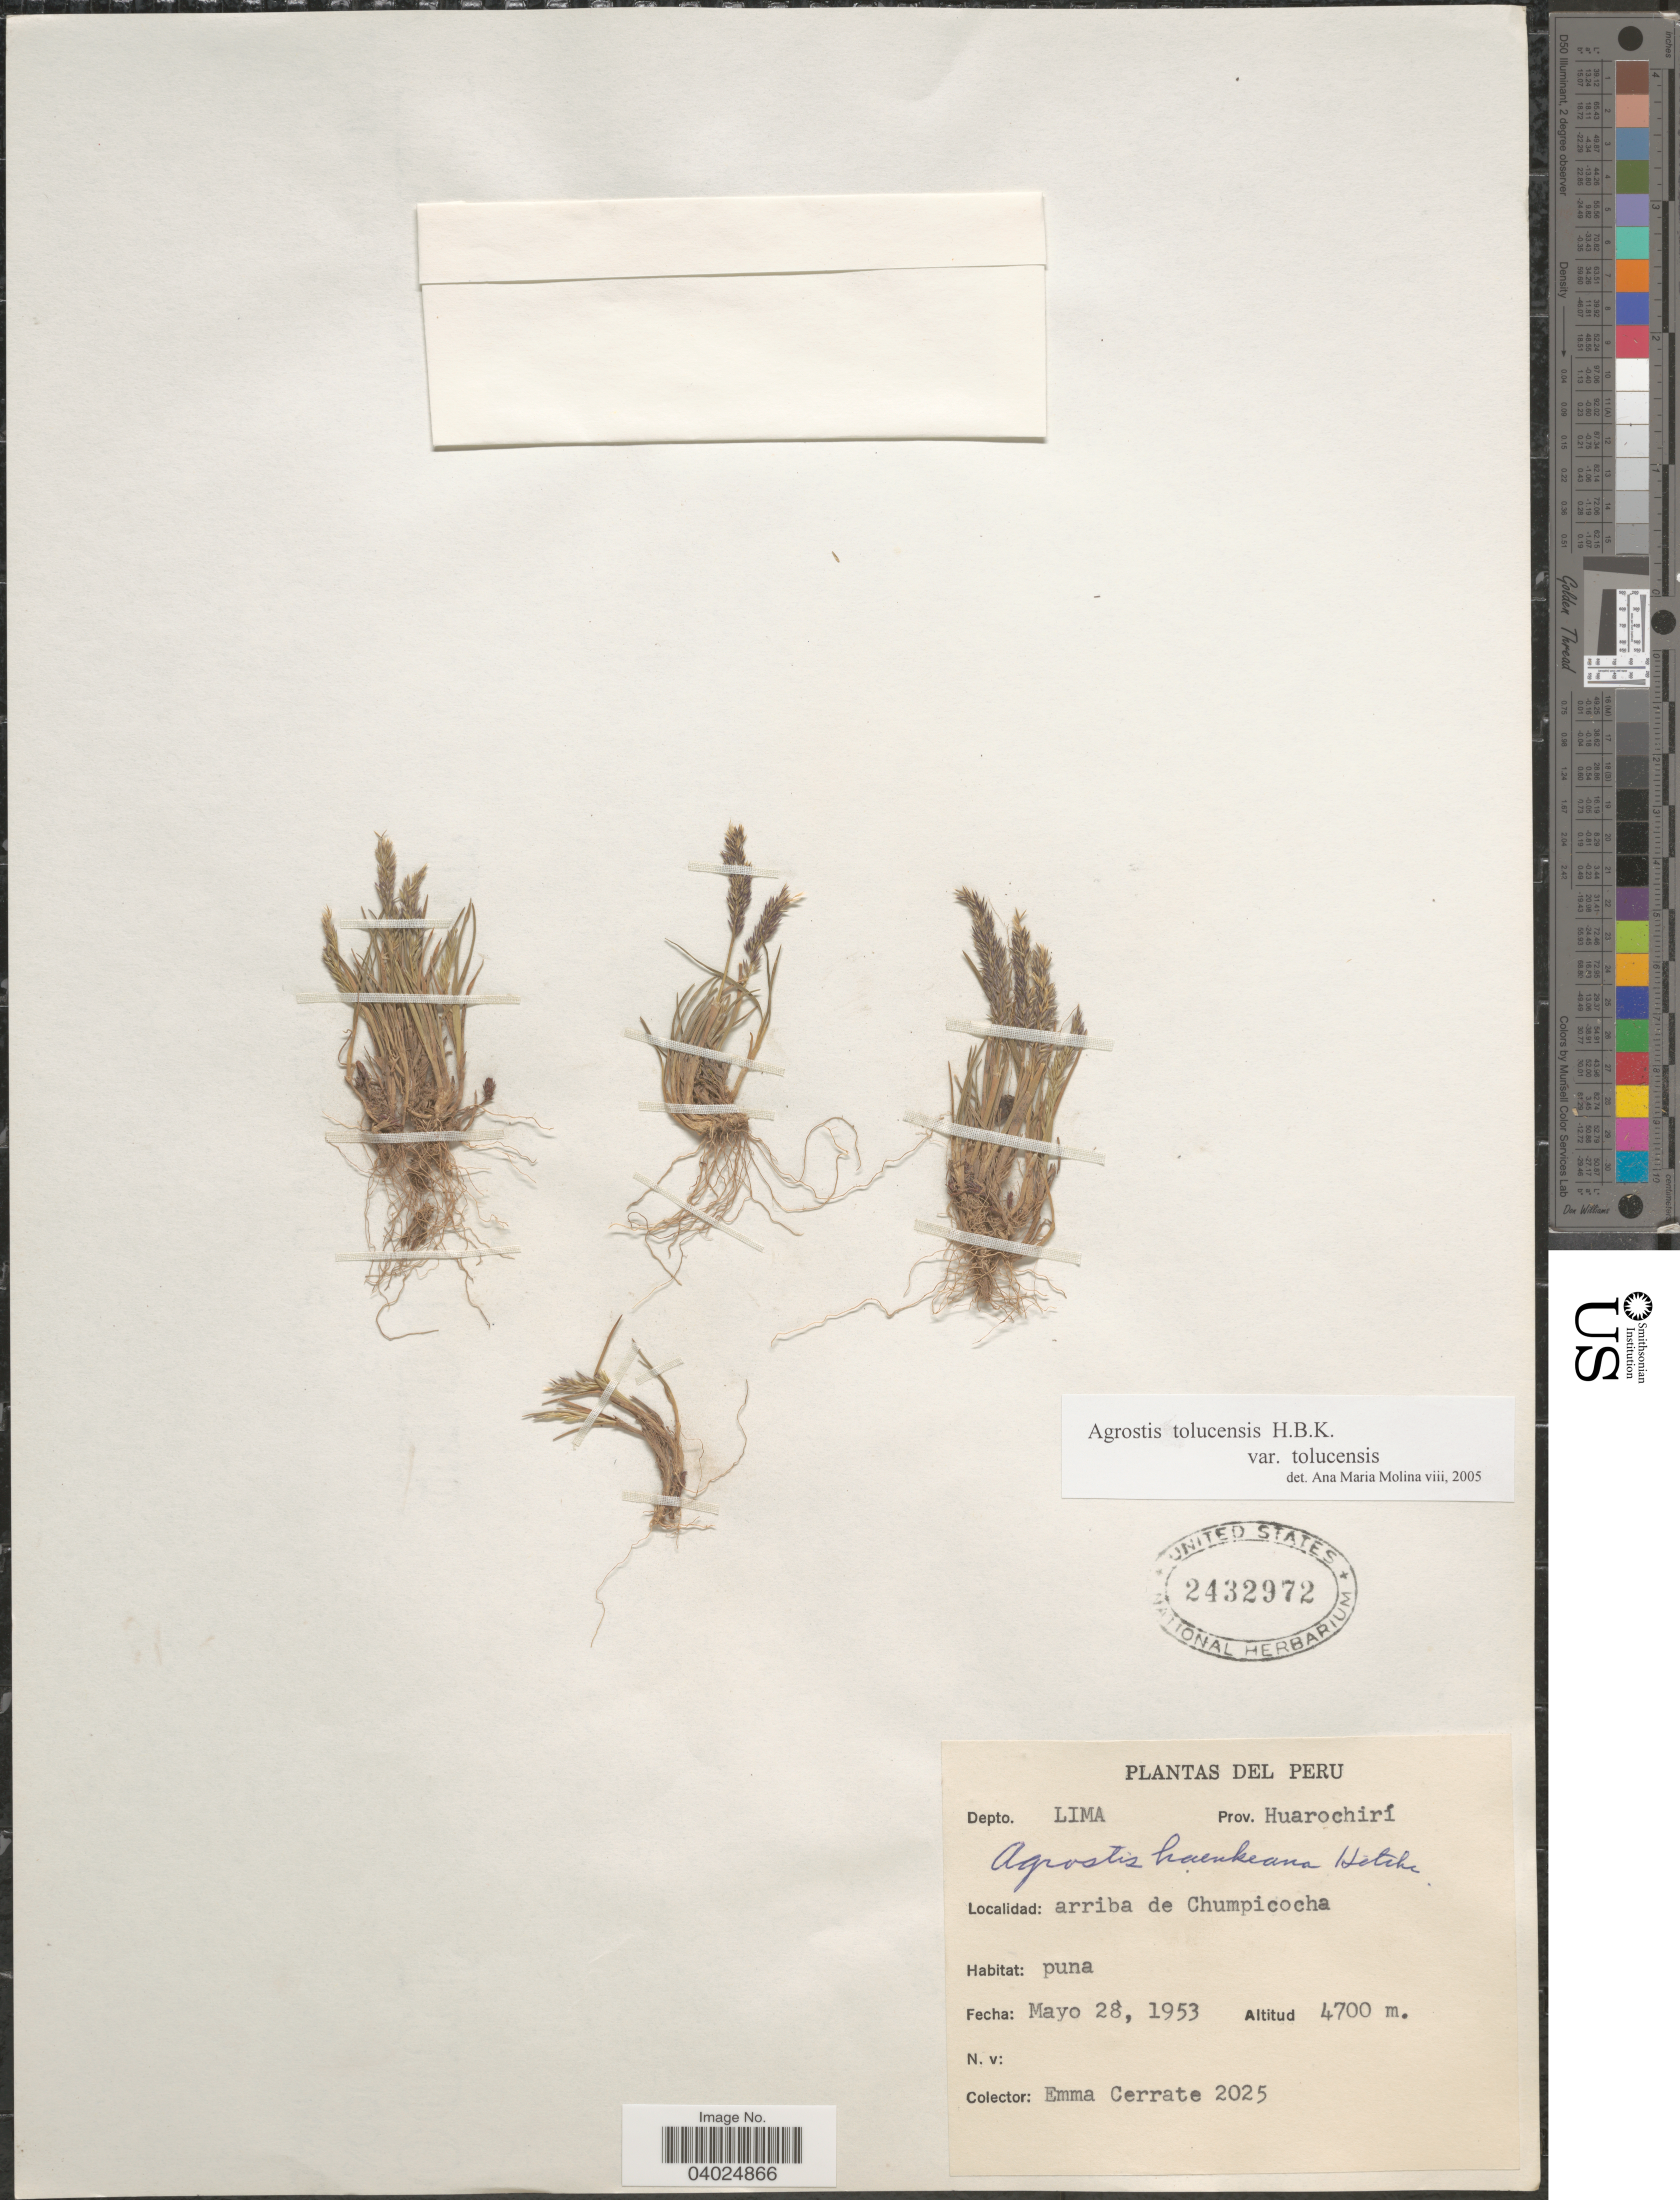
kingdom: Plantae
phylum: Tracheophyta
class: Liliopsida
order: Poales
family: Poaceae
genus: Agrostis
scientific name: Agrostis tolucensis Kunth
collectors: E. Cerrate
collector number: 2025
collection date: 1953-05-28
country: Peru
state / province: Lima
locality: Depto. Lima. Prov. Huarochirí. Arriba de Chumpicocha.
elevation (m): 4700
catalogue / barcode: US 2432972